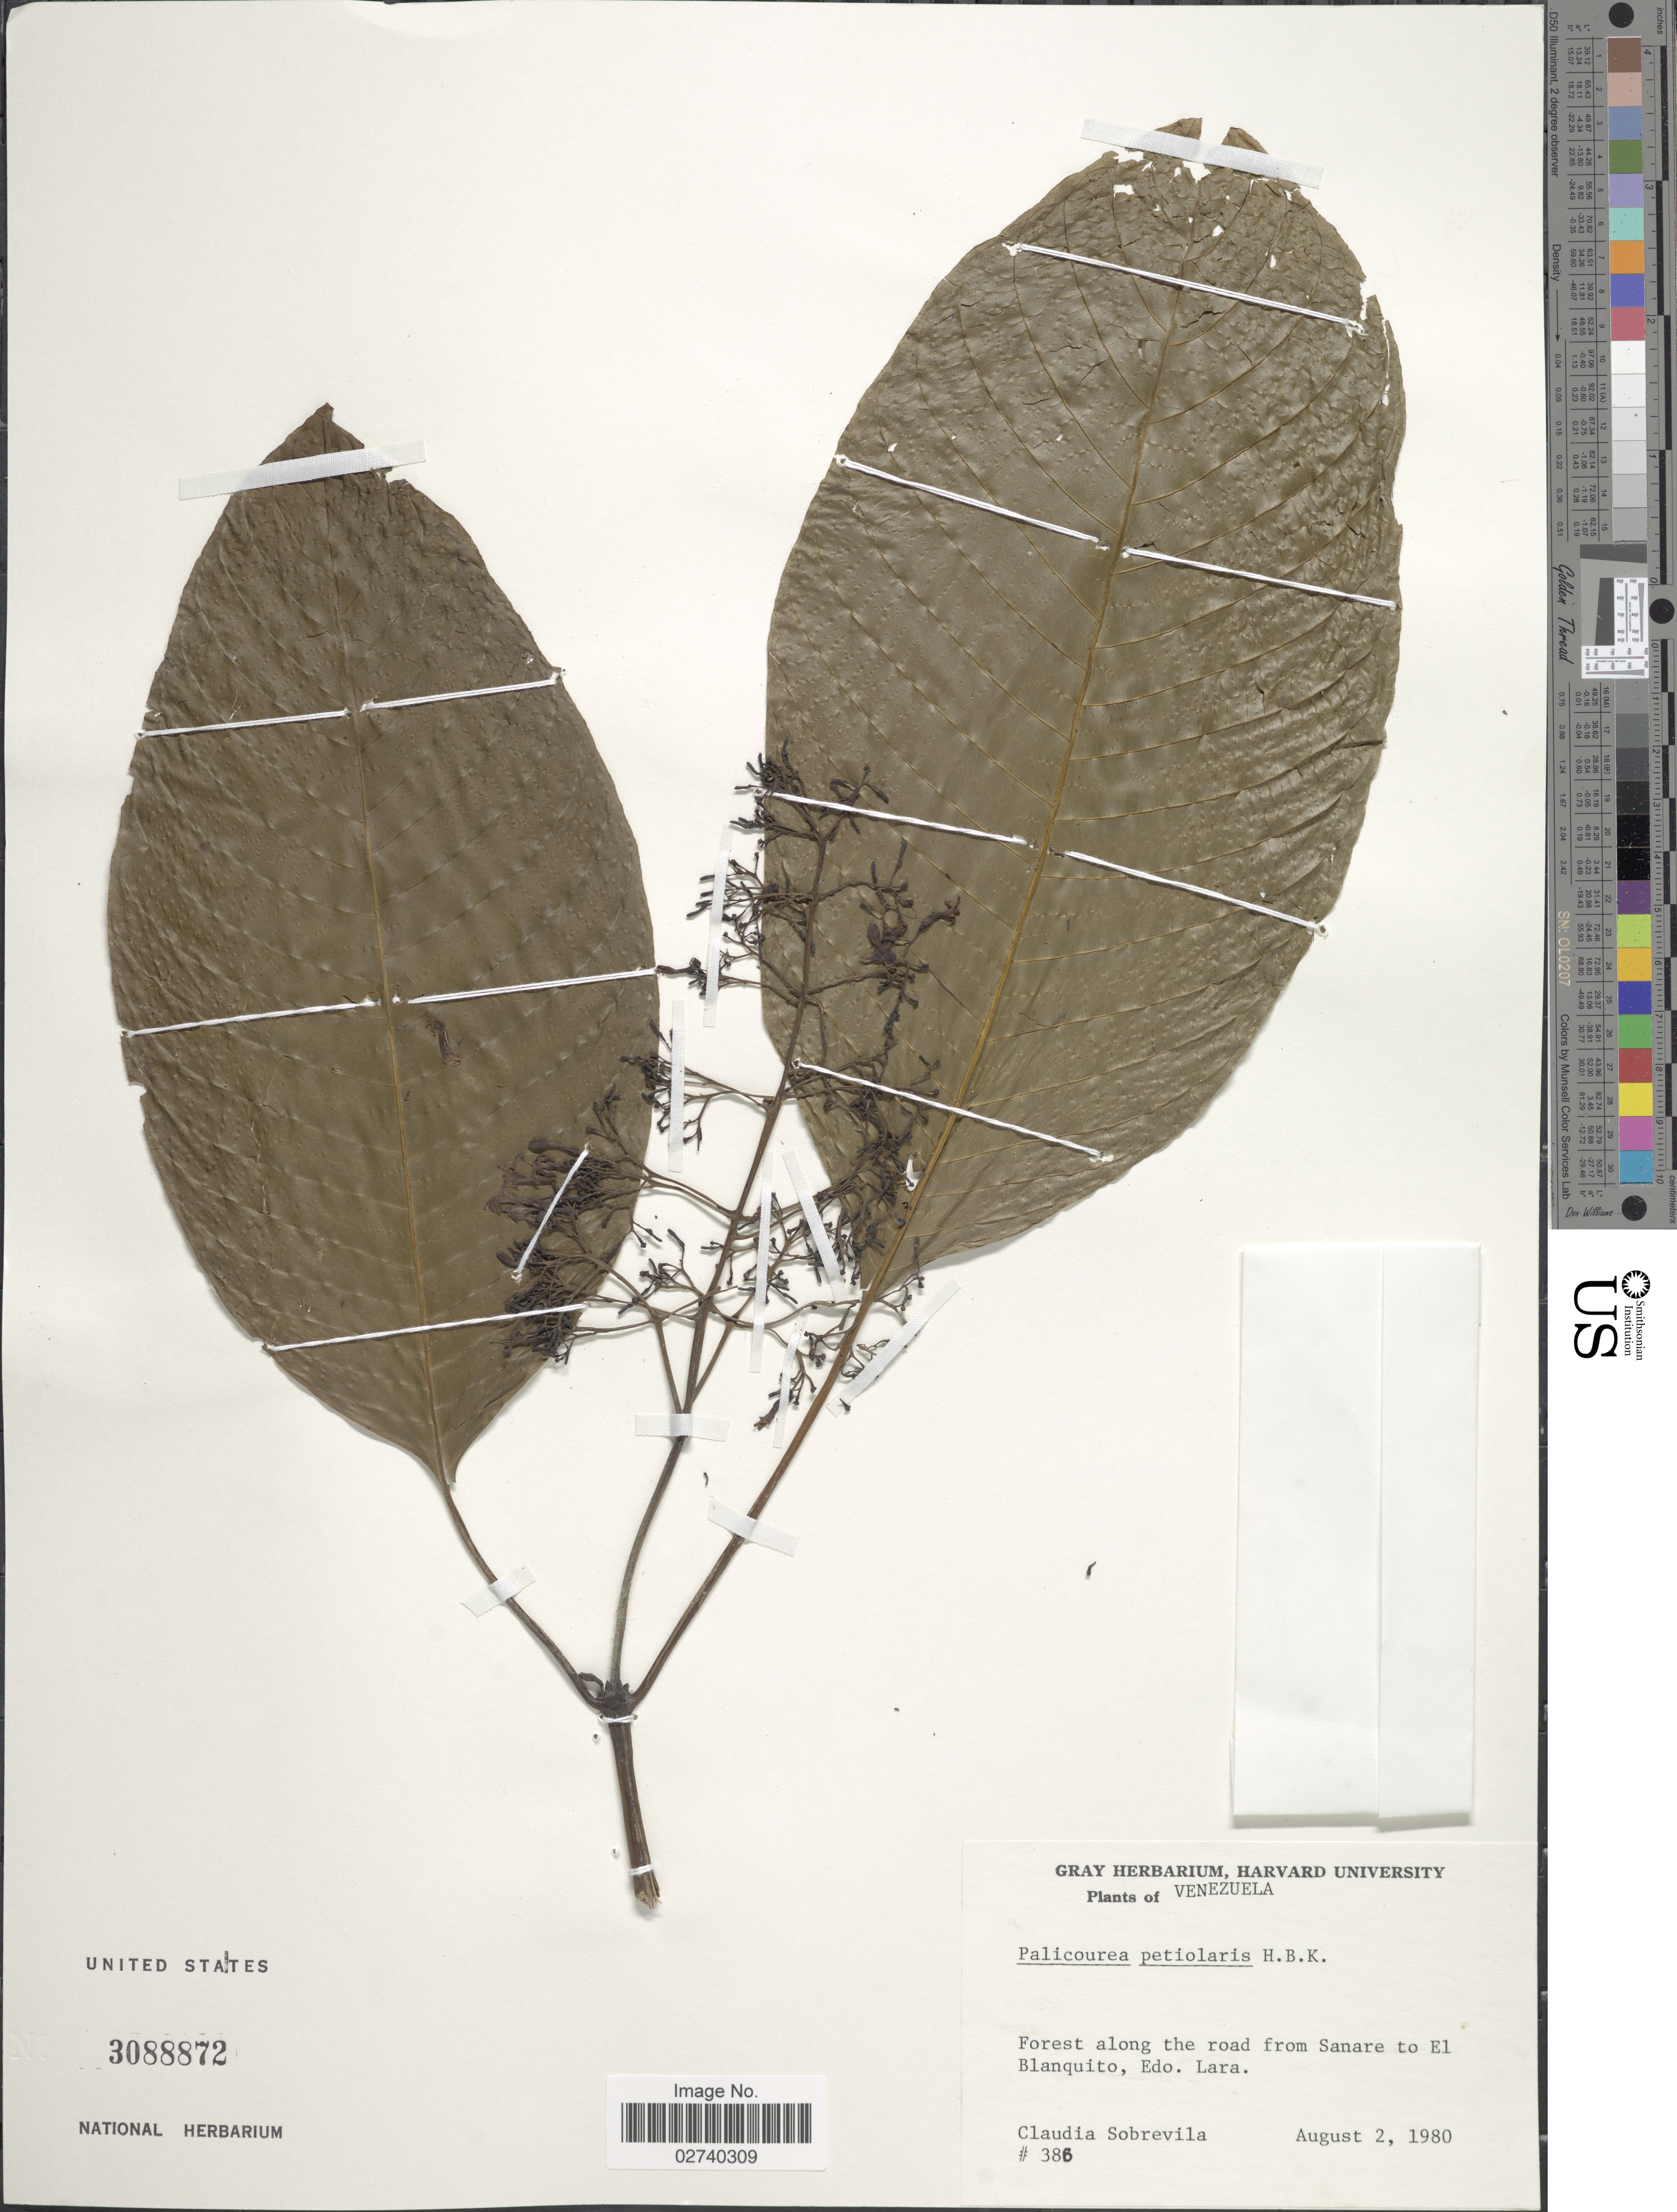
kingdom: Plantae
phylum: Tracheophyta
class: Magnoliopsida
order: Gentianales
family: Rubiaceae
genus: Palicourea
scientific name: Palicourea petiolaris Kunth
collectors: C. Sobrevila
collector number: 386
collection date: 1980-08-02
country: Venezuela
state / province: Lara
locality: Forest along the road from Sanare to El Blanquito.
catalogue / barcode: US 3088872